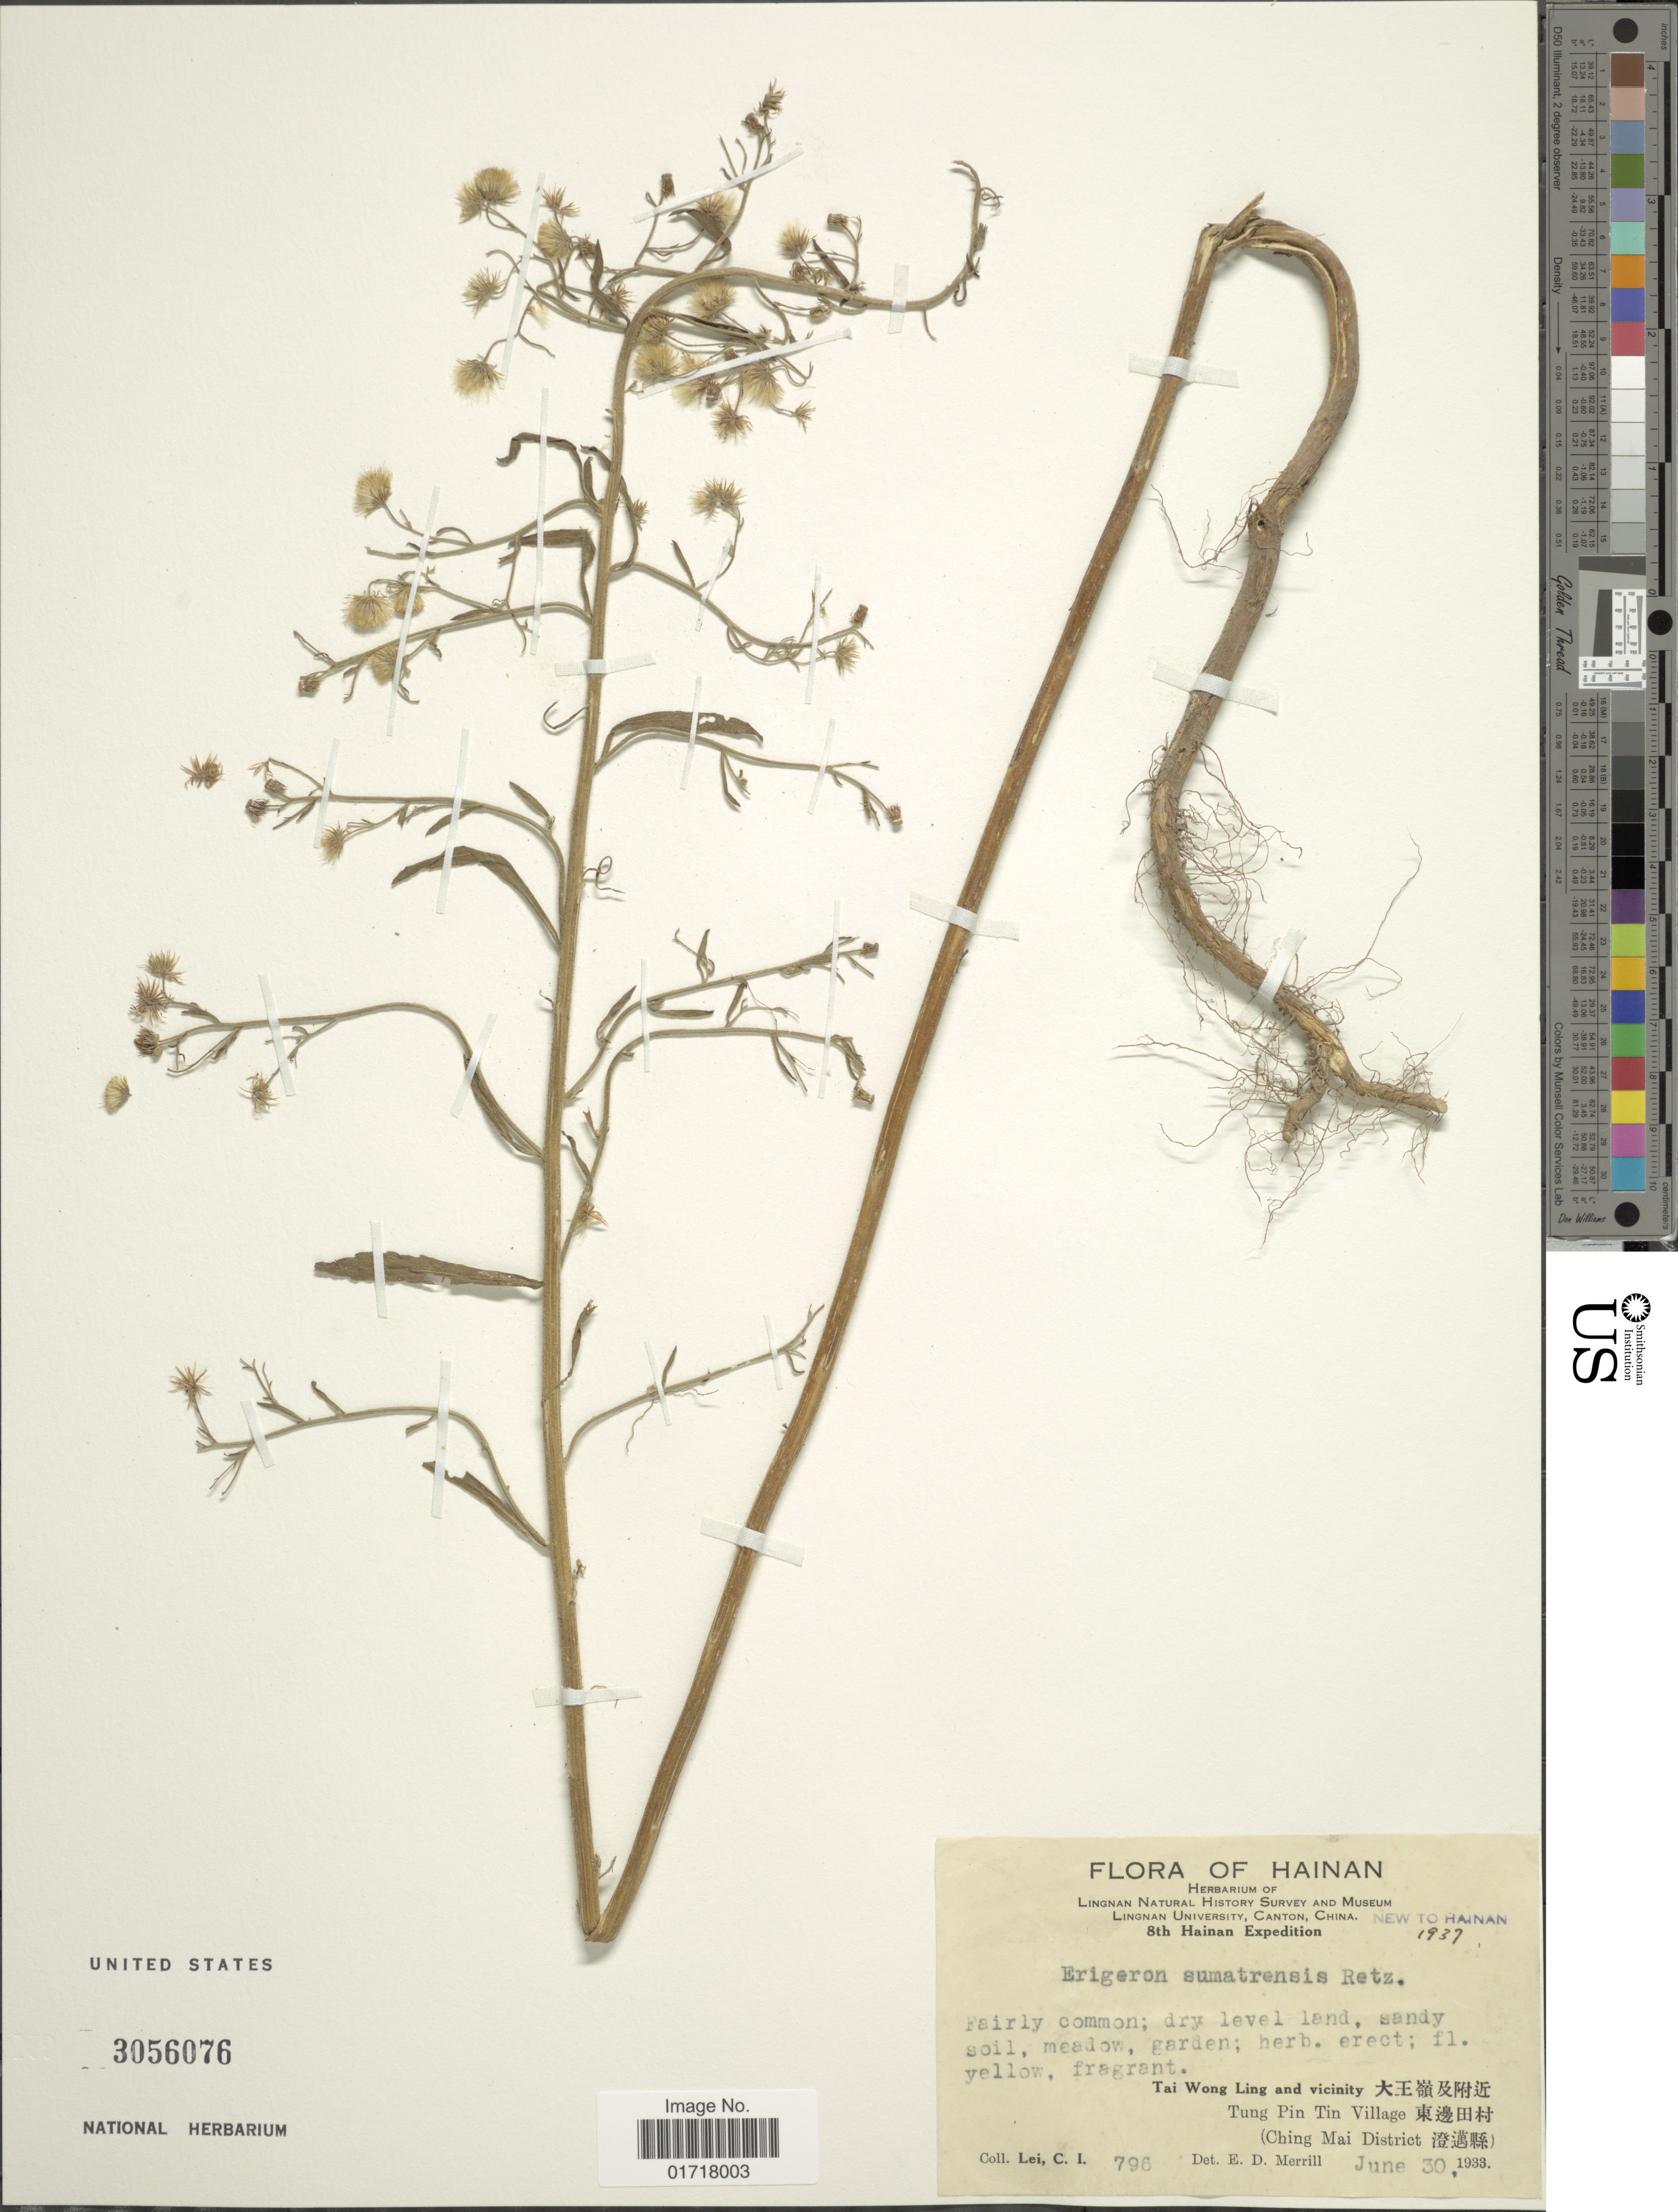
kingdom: Plantae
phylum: Tracheophyta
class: Magnoliopsida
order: Asterales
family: Asteraceae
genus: Conyza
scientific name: Conyza sumatrensis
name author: (Retz.) E. Walker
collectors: C. I. Lei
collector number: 796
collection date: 1933-06-30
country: China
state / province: Hainan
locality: Hainan, Tai Wong Ling and vicinity, Tung Pin Tin village, (Ching Mai District)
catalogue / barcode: US 3056076